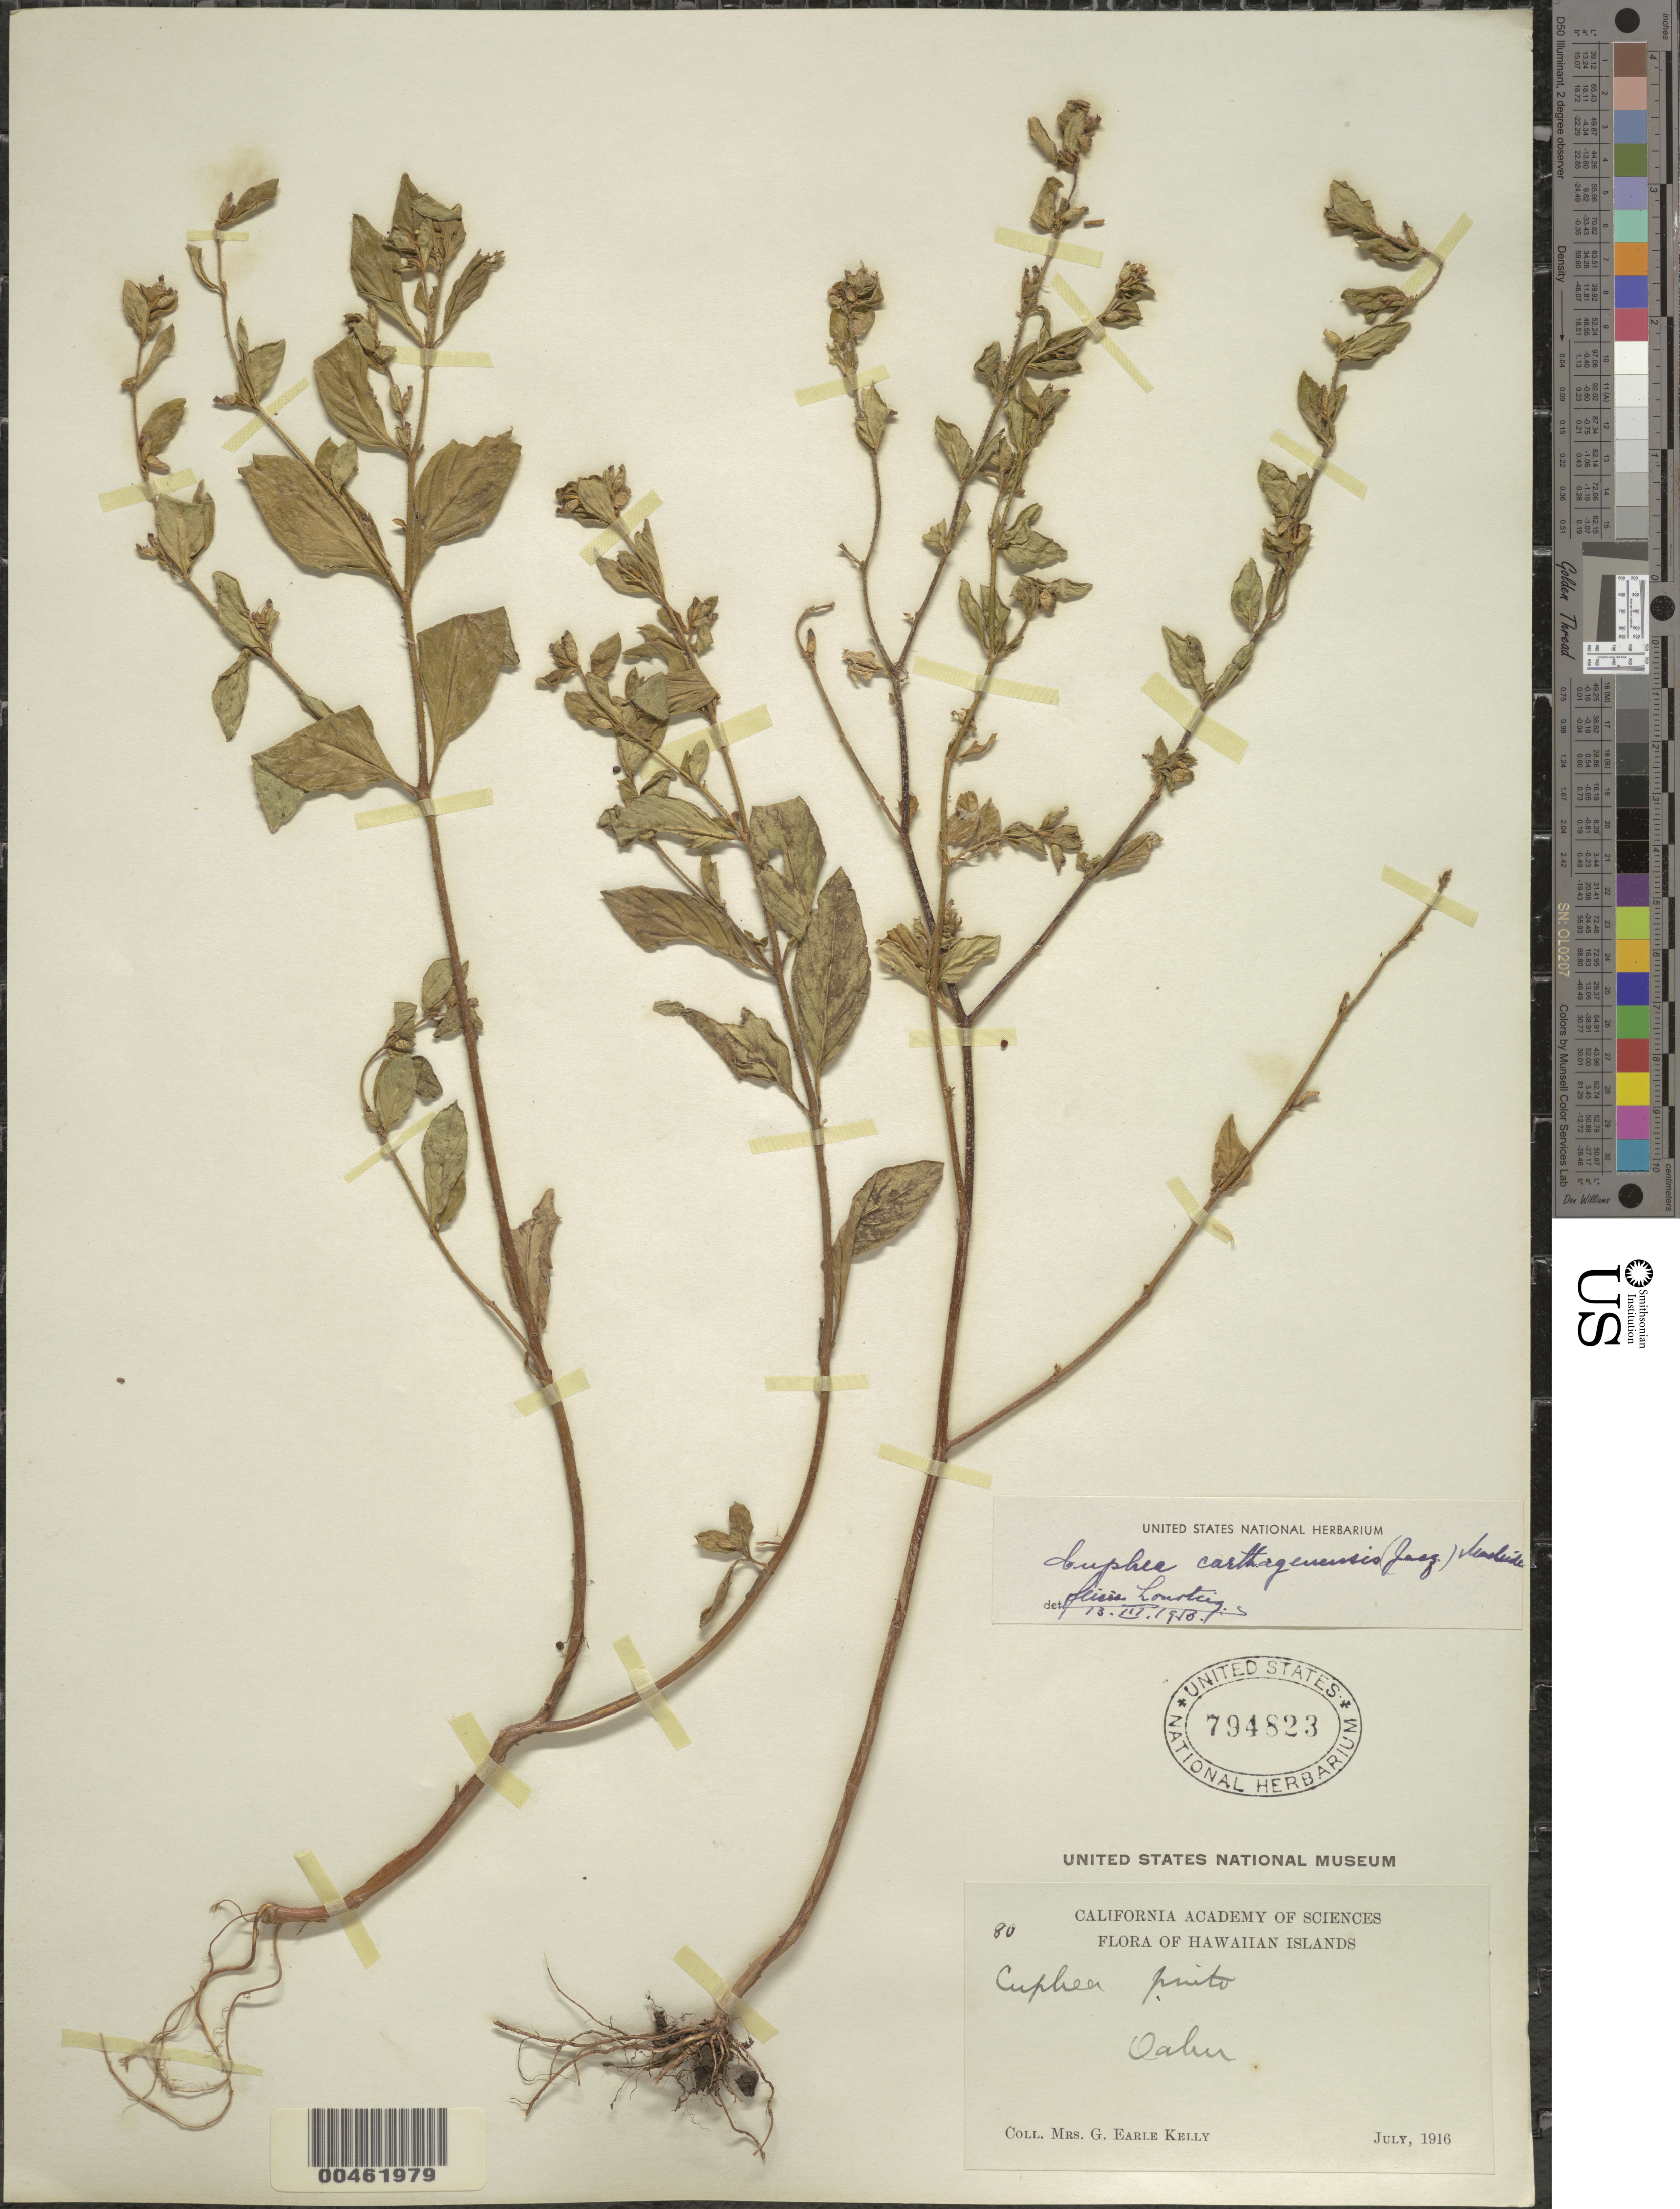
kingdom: Plantae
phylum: Tracheophyta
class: Magnoliopsida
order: Myrtales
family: Lythraceae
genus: Cuphea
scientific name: Cuphea carthagenensis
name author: (Jacq.) J.F. Macbr.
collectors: G. Kelly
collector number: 80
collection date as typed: Jul 1916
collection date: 1916-07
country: United States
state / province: Hawaii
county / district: Honolulu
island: Oahu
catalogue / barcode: US 794823